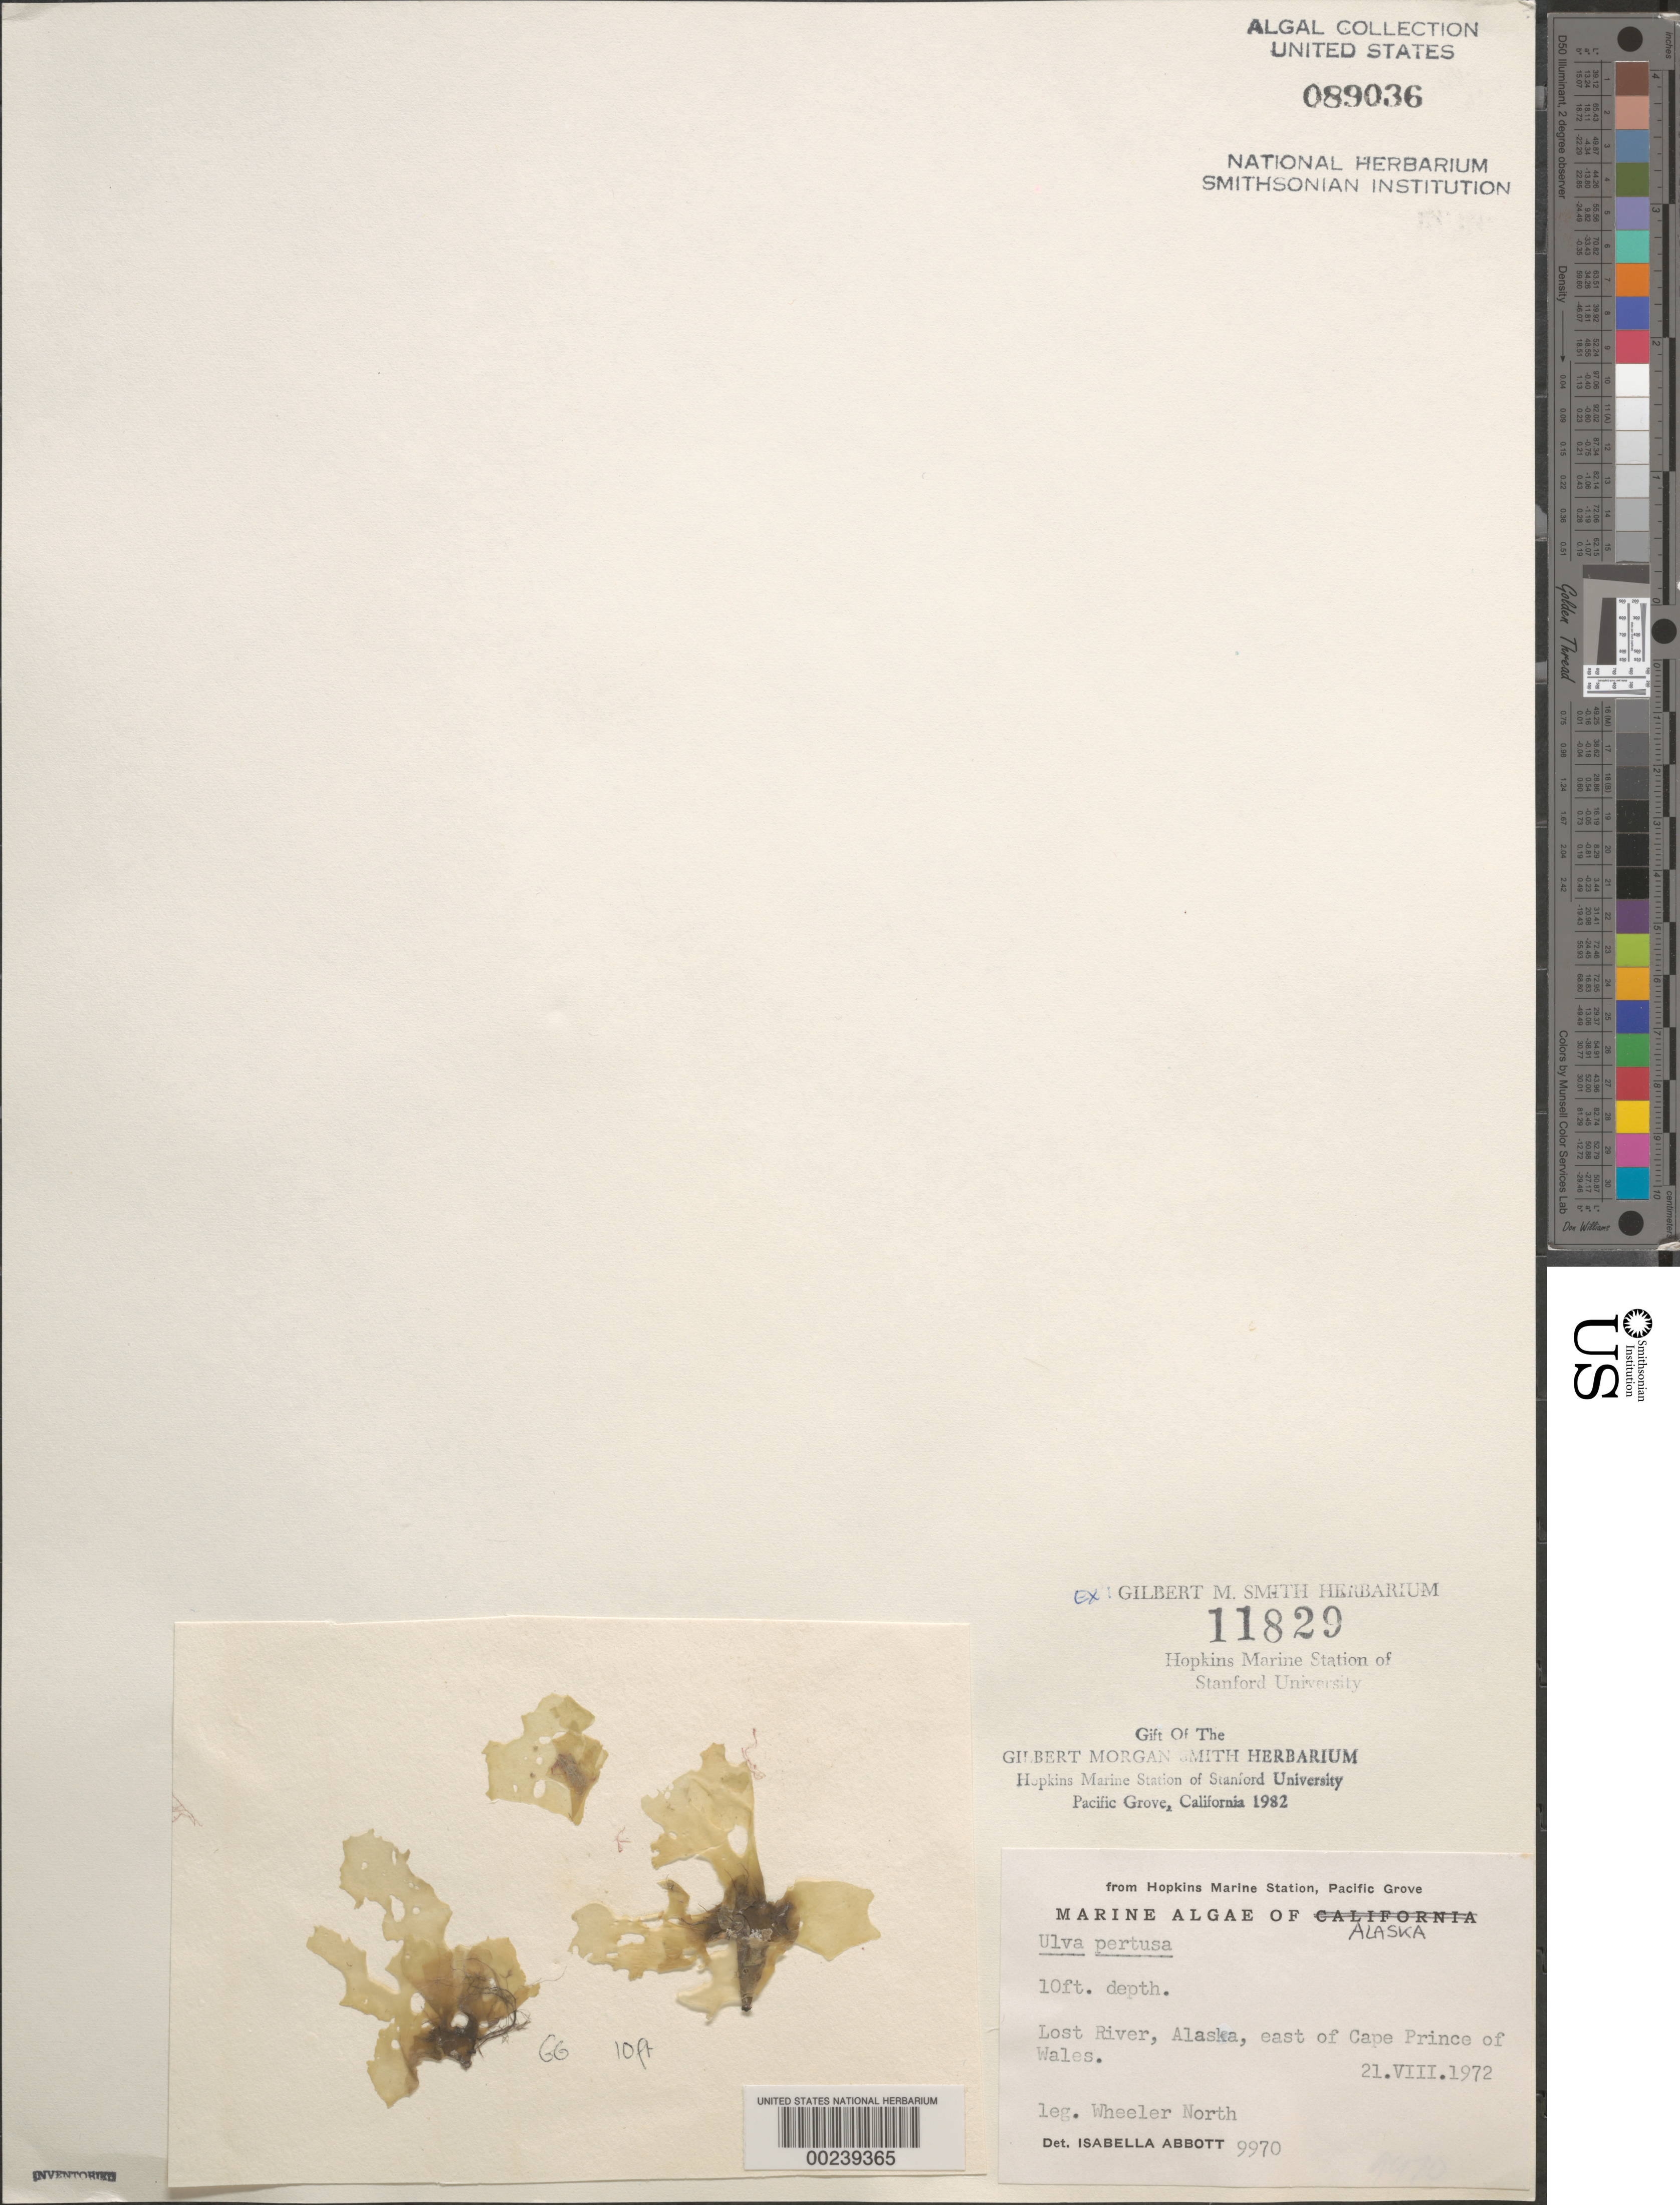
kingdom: Plantae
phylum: Chlorophyta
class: Ulvophyceae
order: Ulvales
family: Ulvaceae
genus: Ulva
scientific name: Ulva australis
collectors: W. North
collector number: IAA 9970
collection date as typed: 21 Aug 1972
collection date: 1972-08-21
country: United States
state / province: Alaska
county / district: Nome Division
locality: Lost River, east of Cape Prince of Wales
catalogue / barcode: US 89036